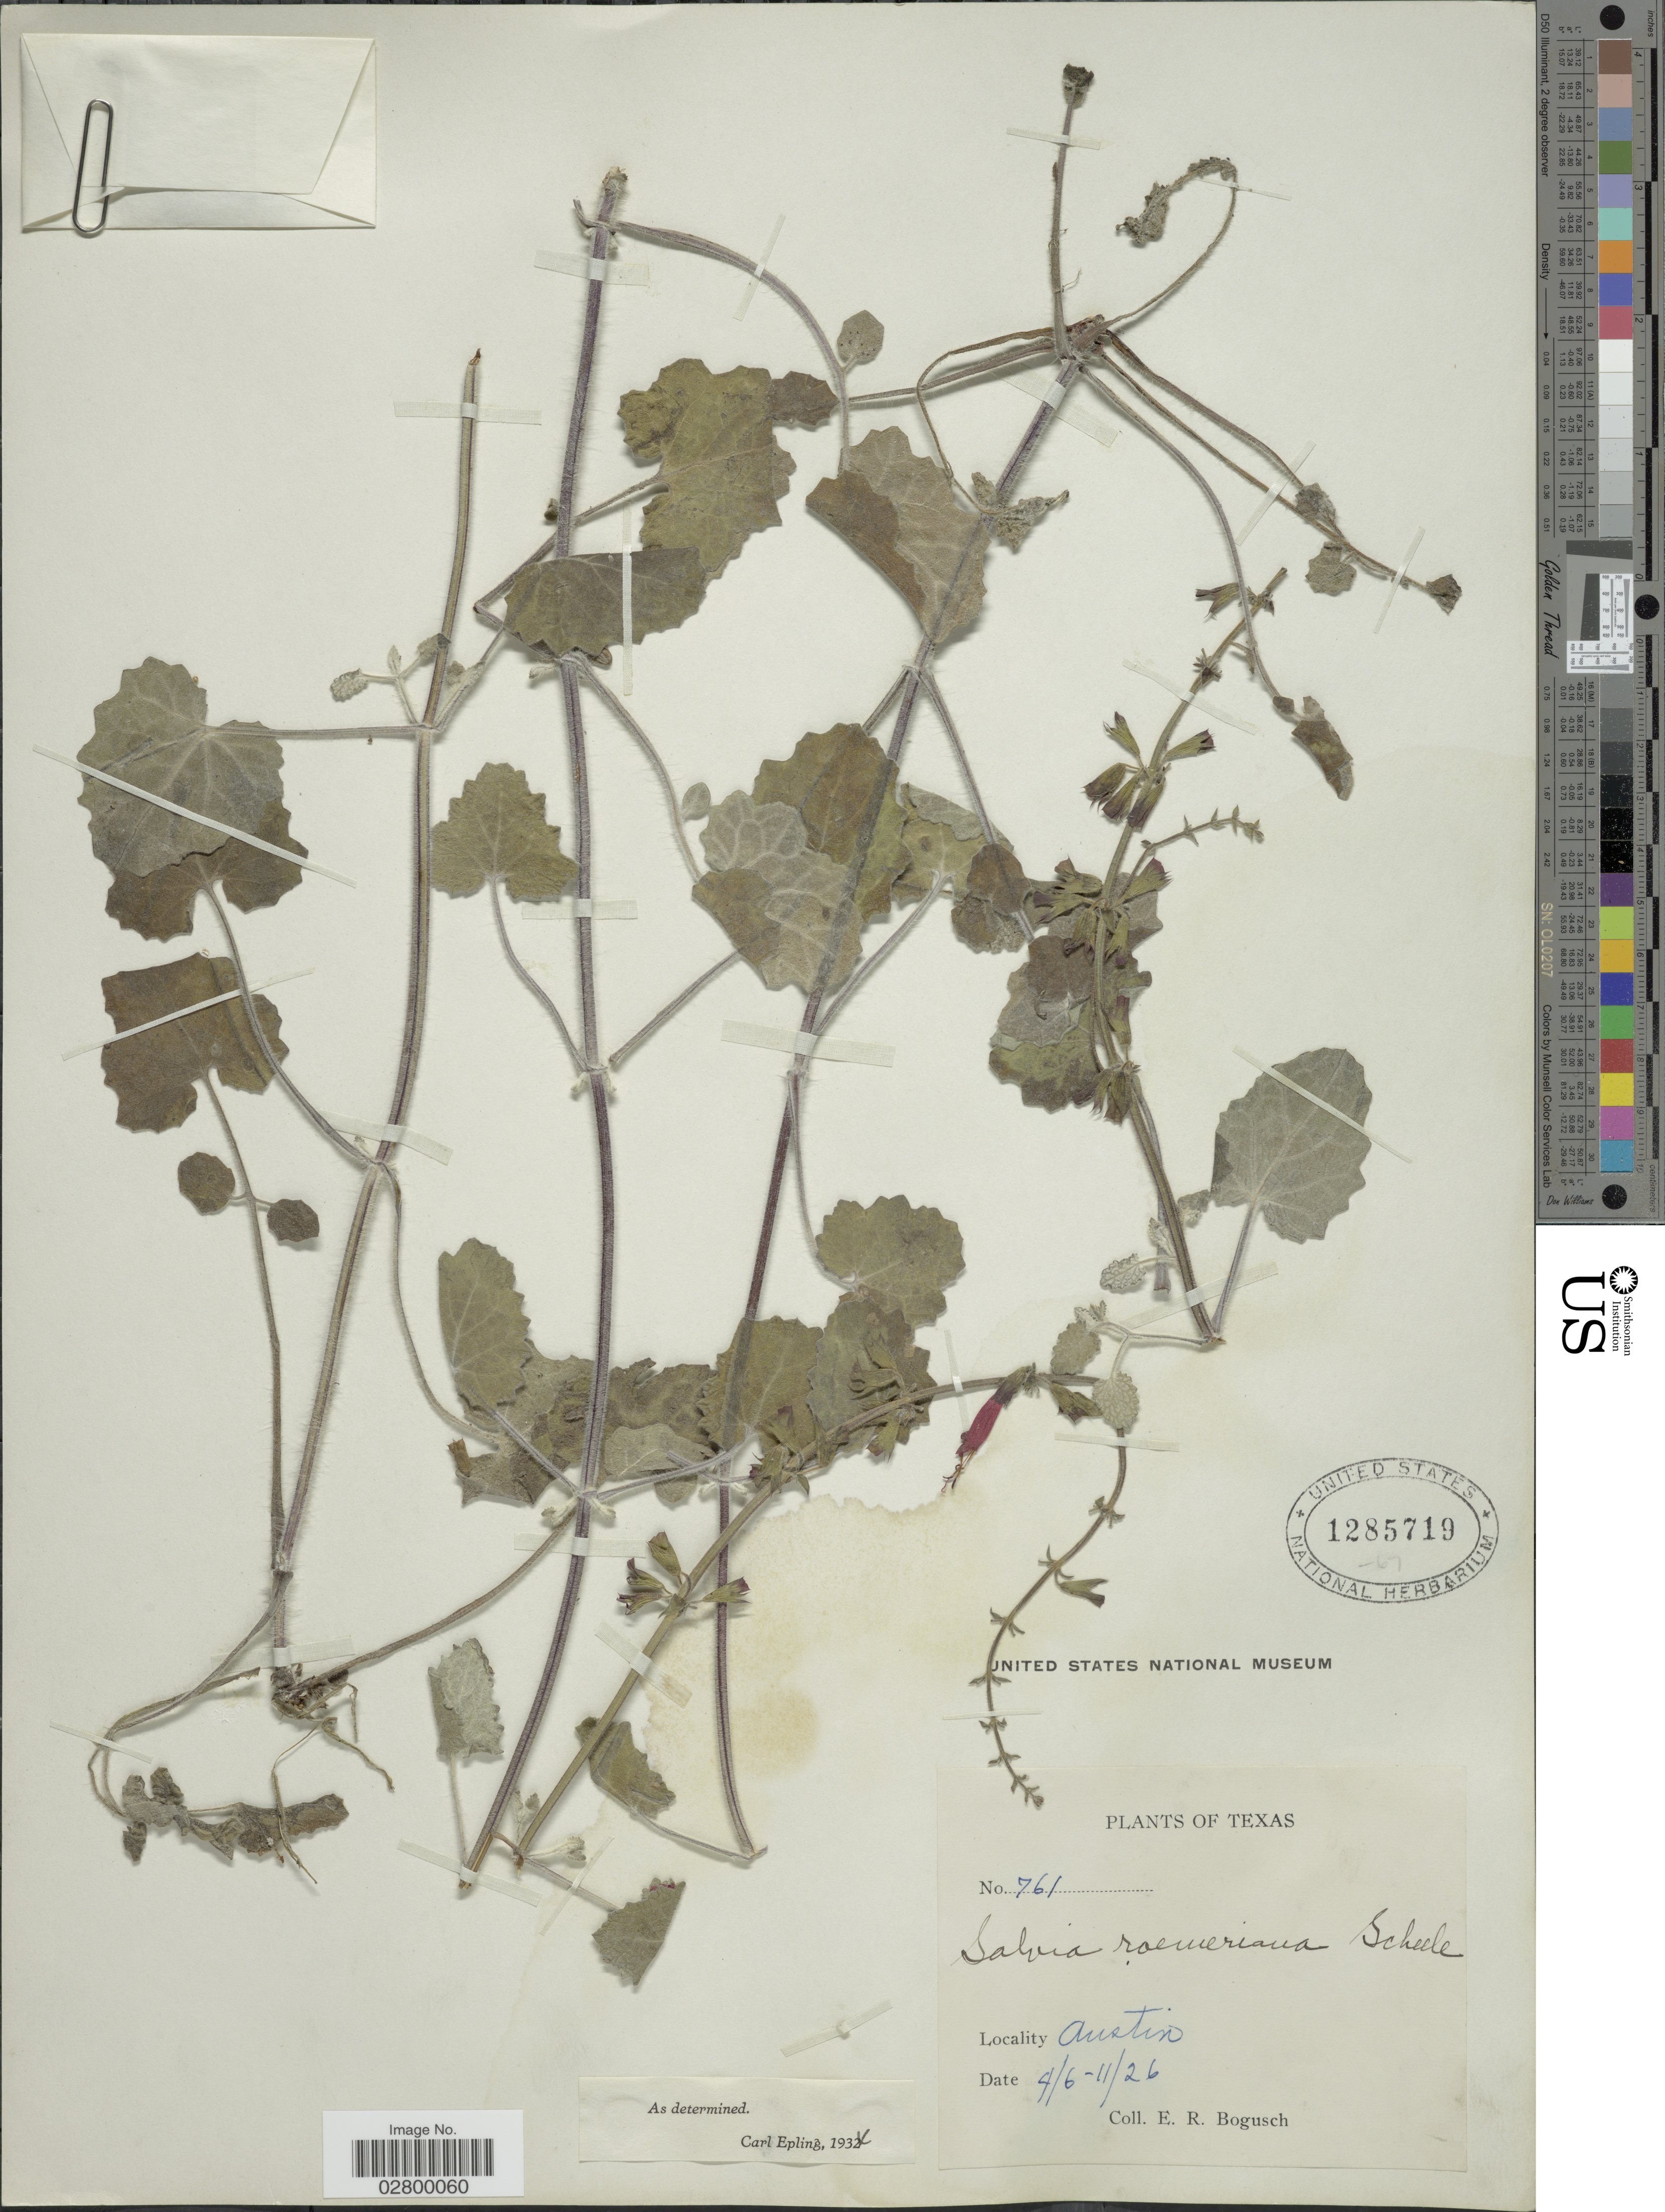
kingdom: Plantae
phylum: Tracheophyta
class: Magnoliopsida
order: Lamiales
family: Lamiaceae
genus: Salvia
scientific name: Salvia roemeriana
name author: Scheele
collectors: E. Bogusch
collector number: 761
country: United States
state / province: Texas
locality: Austin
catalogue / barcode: US 1285719